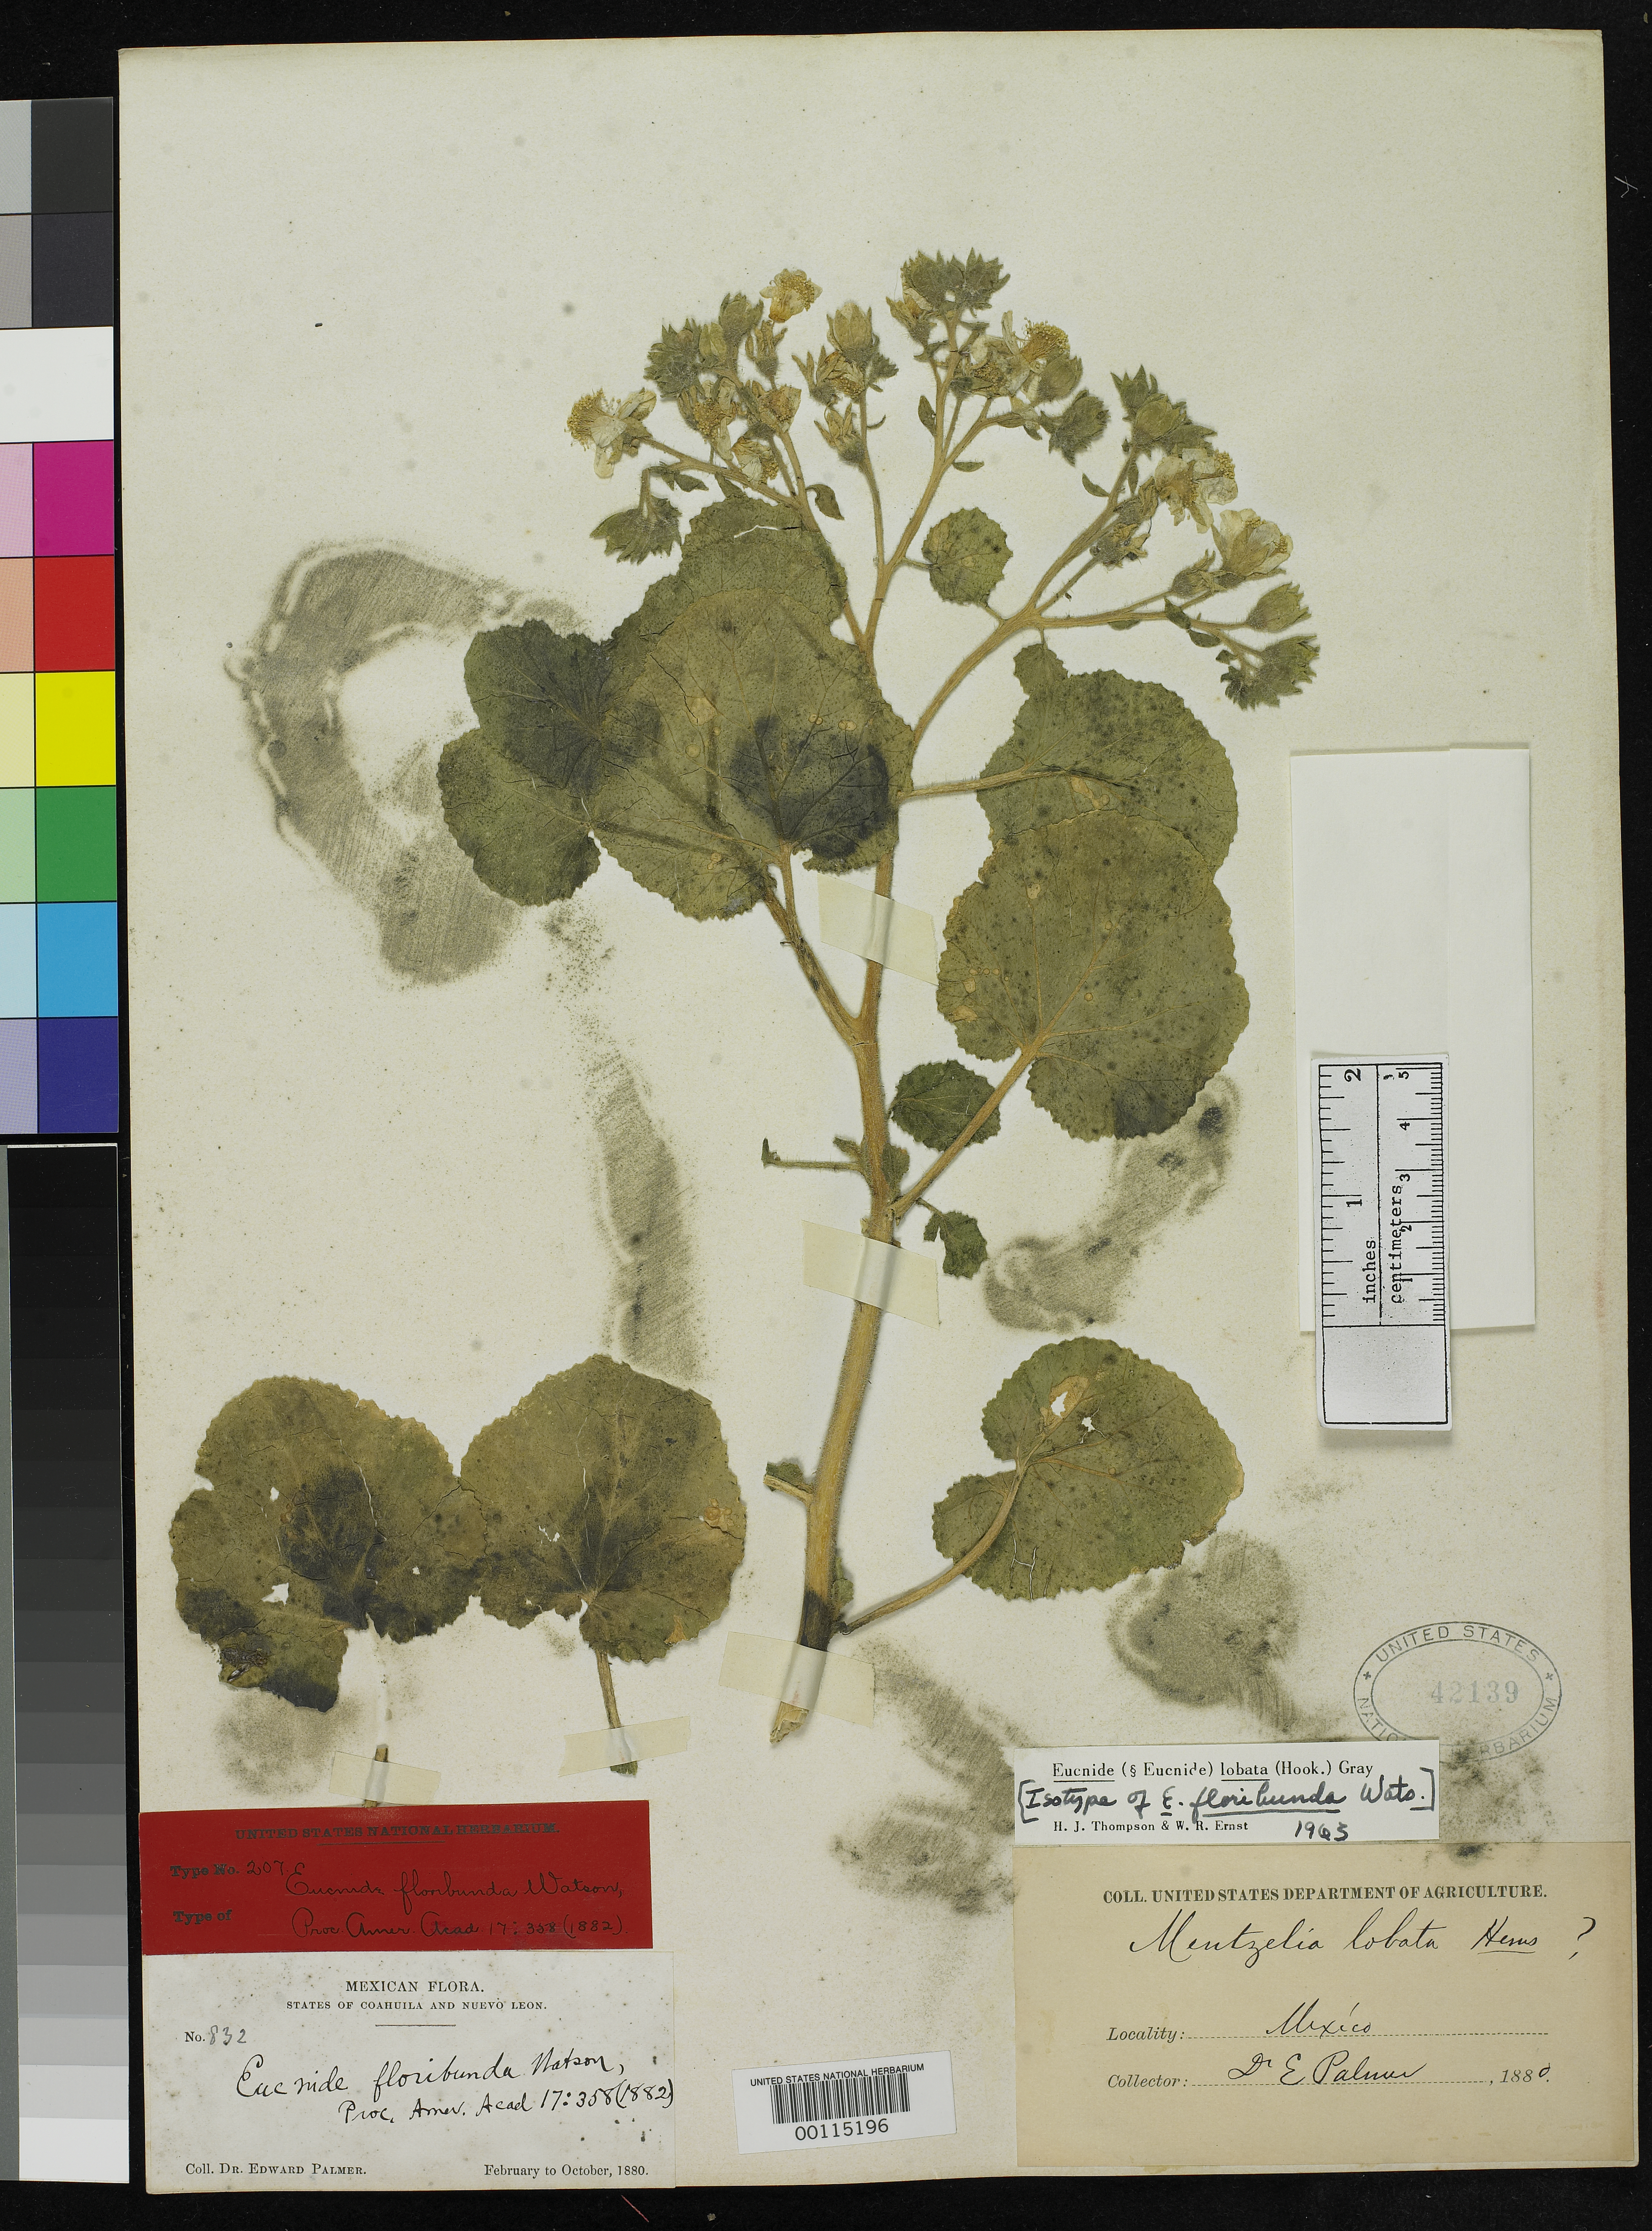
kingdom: Plantae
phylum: Tracheophyta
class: Magnoliopsida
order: Cornales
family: Loasaceae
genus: Eucnide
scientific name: Eucnide floribunda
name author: S. Watson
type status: Isotype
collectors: E. Palmer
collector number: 832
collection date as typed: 1880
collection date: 1880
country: Mexico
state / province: Coahuila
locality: San Lorenzo de Laguna.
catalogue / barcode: US 42139